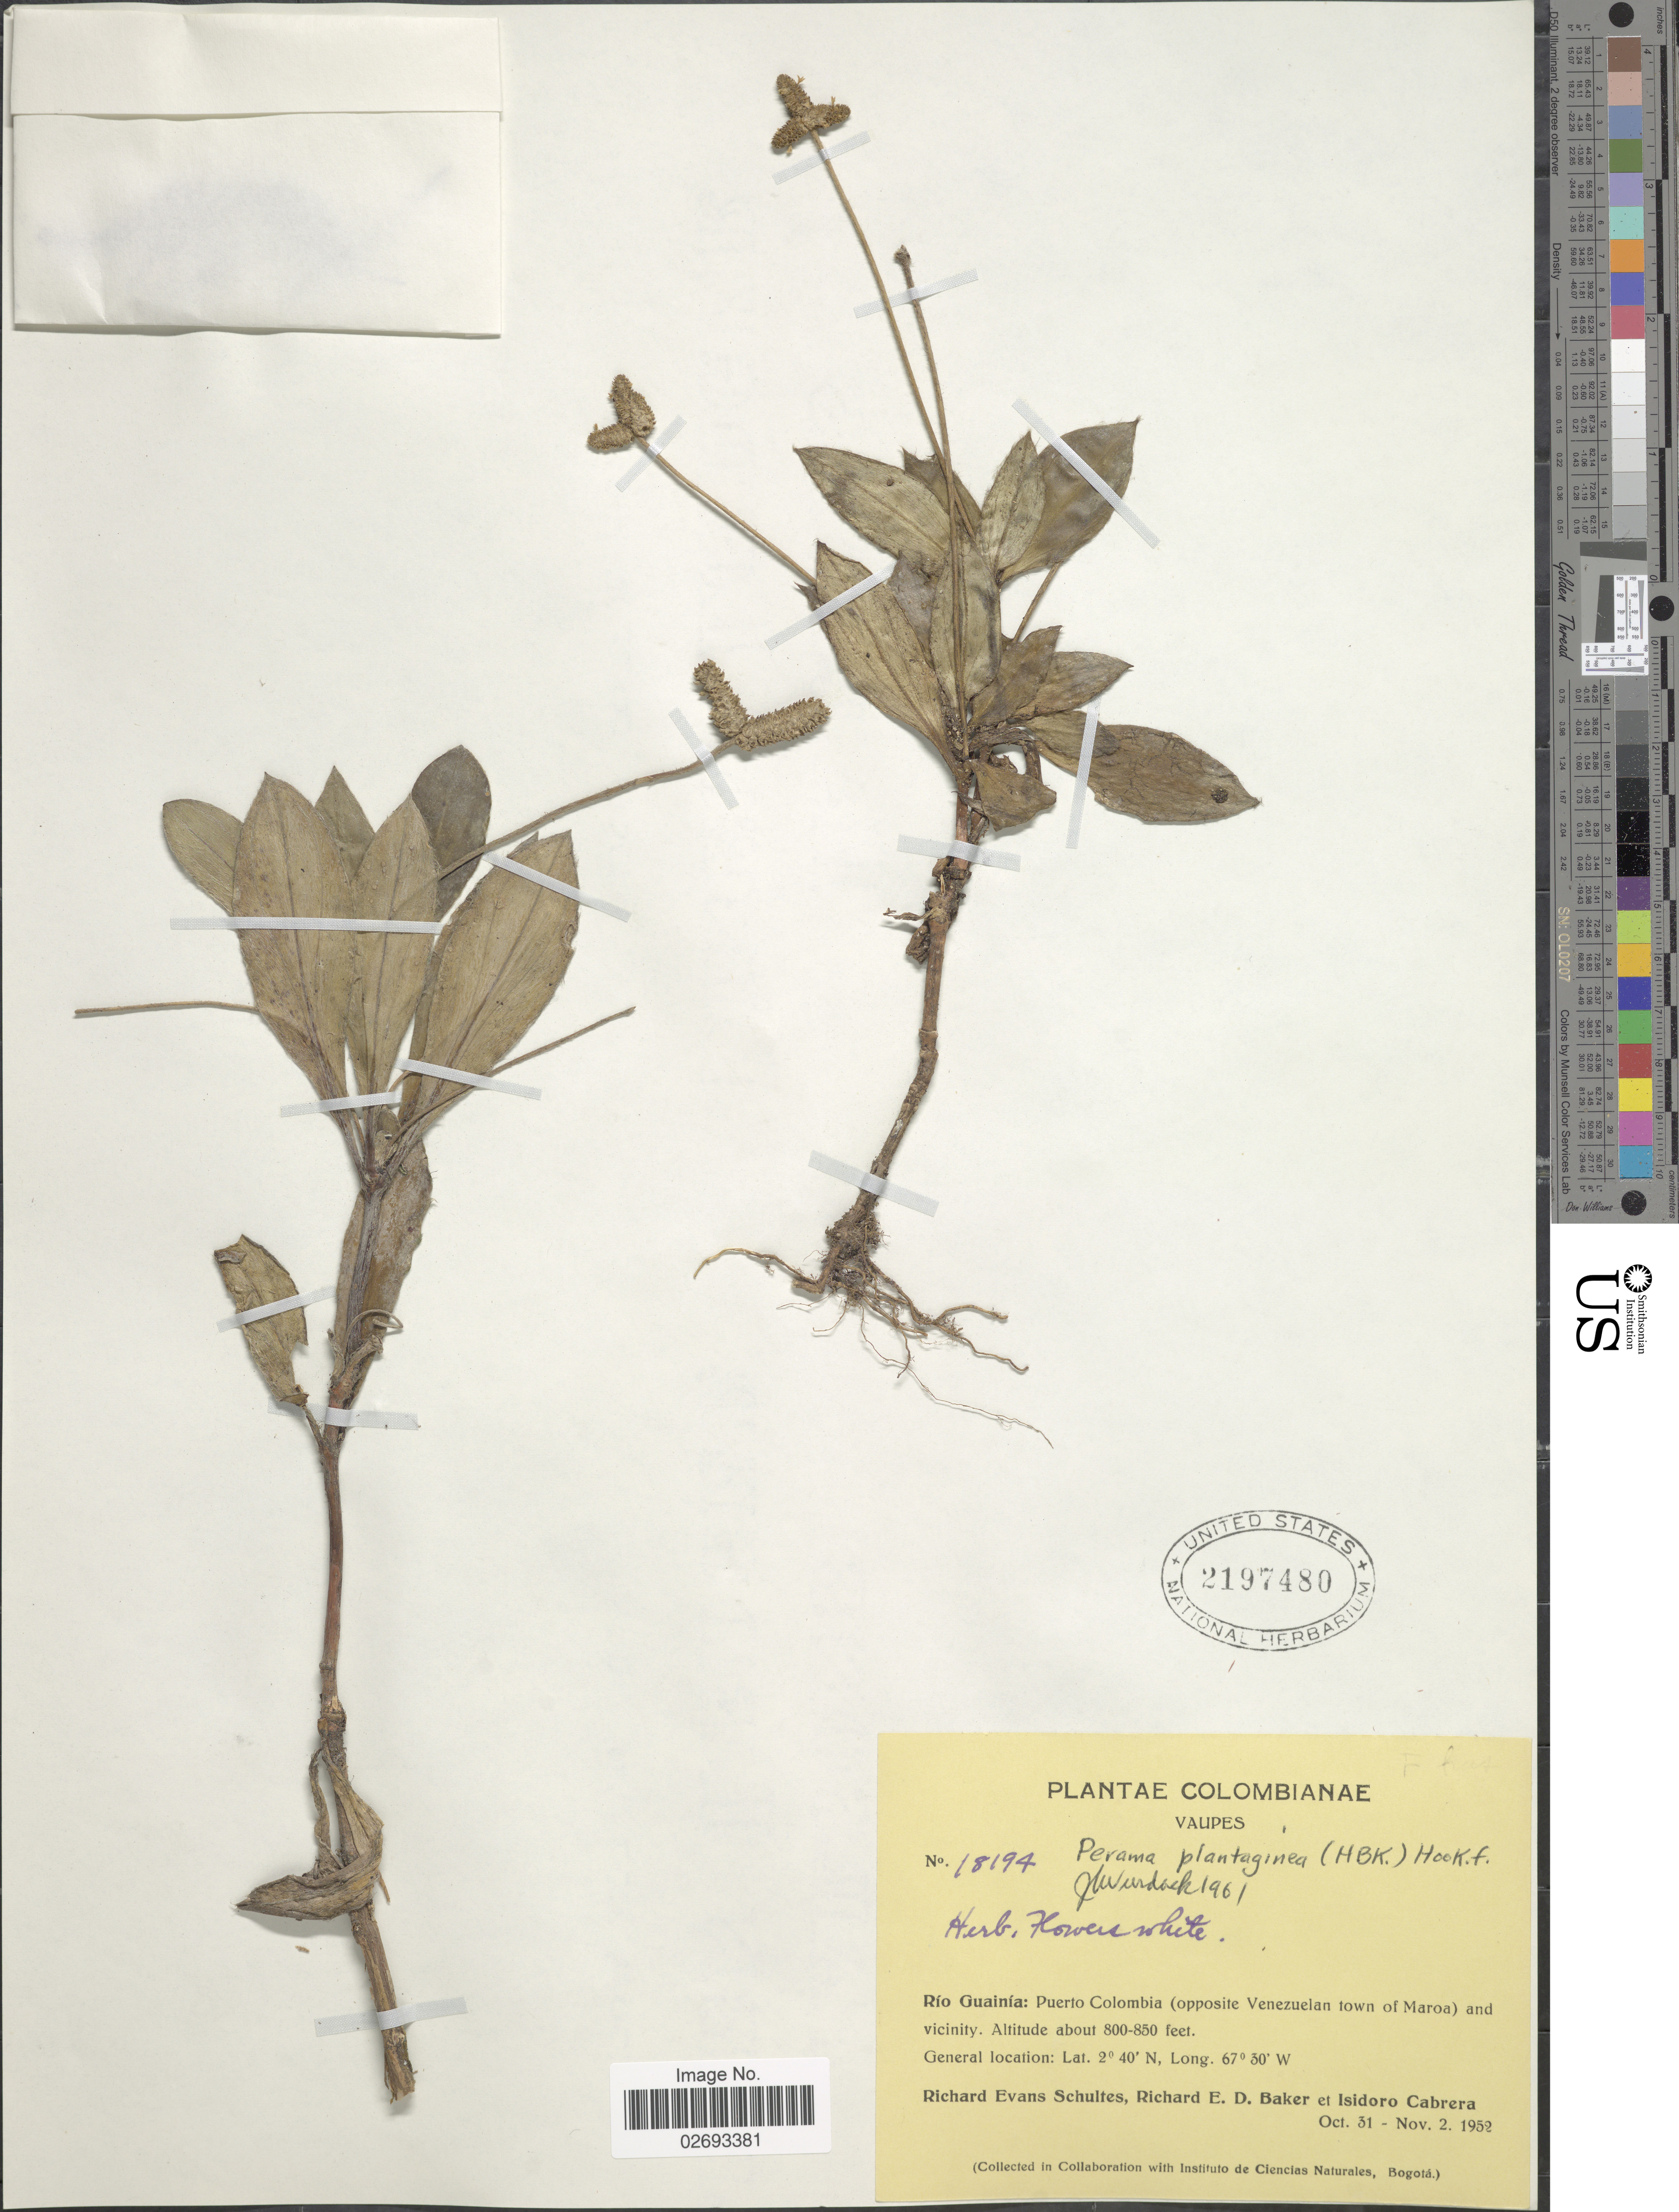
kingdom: Plantae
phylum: Tracheophyta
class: Magnoliopsida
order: Gentianales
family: Rubiaceae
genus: Perama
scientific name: Perama plantaginea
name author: (Kunth) Hook. f.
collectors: R. E. Schultes, R. E. D. Baker & I. Cabrera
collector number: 18194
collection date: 1952-10-31/1952-11-02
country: Colombia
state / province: Vaupés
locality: Rio Guainia: Puerto Colombia (opposite Venezuelan town of Maroa) and vicinity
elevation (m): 244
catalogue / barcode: US 2197480